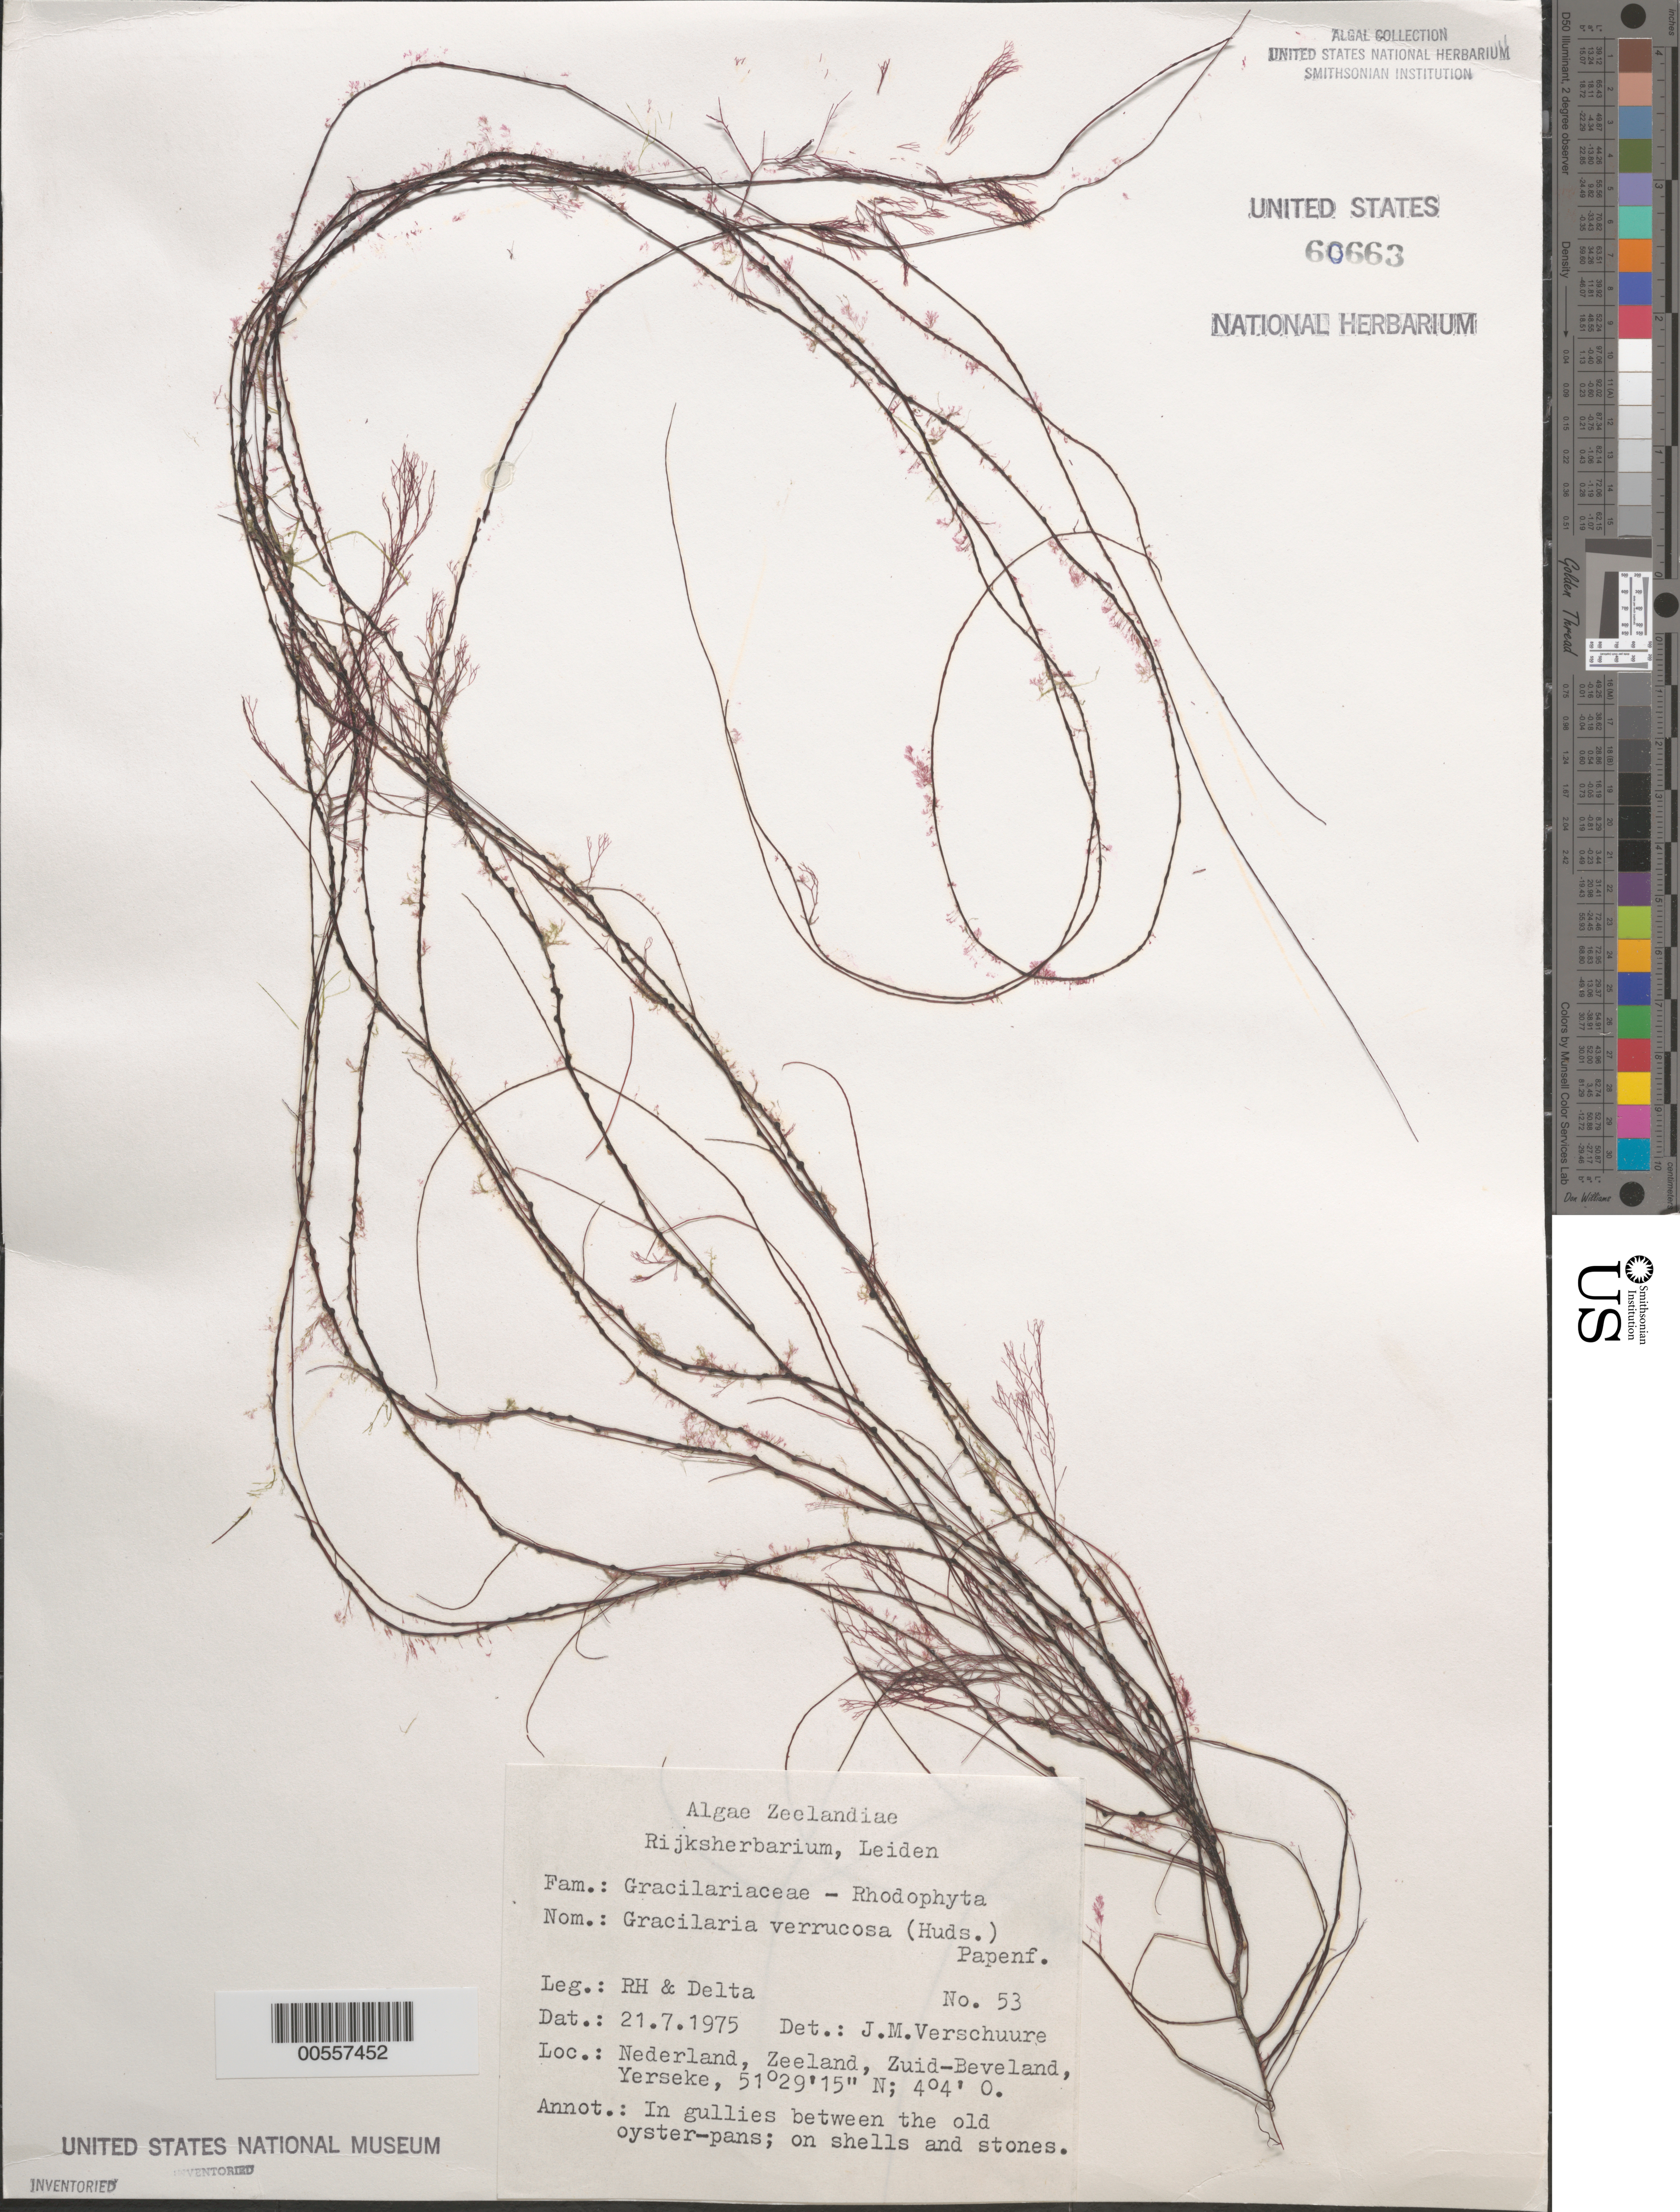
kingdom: Plantae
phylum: Rhodophyta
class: Florideophyceae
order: Gracilariales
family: Gracilariaceae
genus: Gracilariopsis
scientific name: Gracilariopsis longissima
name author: (S.G. Gmel.) Steentoft et al.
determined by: Algae name updating Project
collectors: R.H. & Delta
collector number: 53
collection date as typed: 21 Jul 1975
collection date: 1975-07-21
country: Netherlands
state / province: Zeeland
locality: Yerseke, zuid-beveland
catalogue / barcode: US 60663